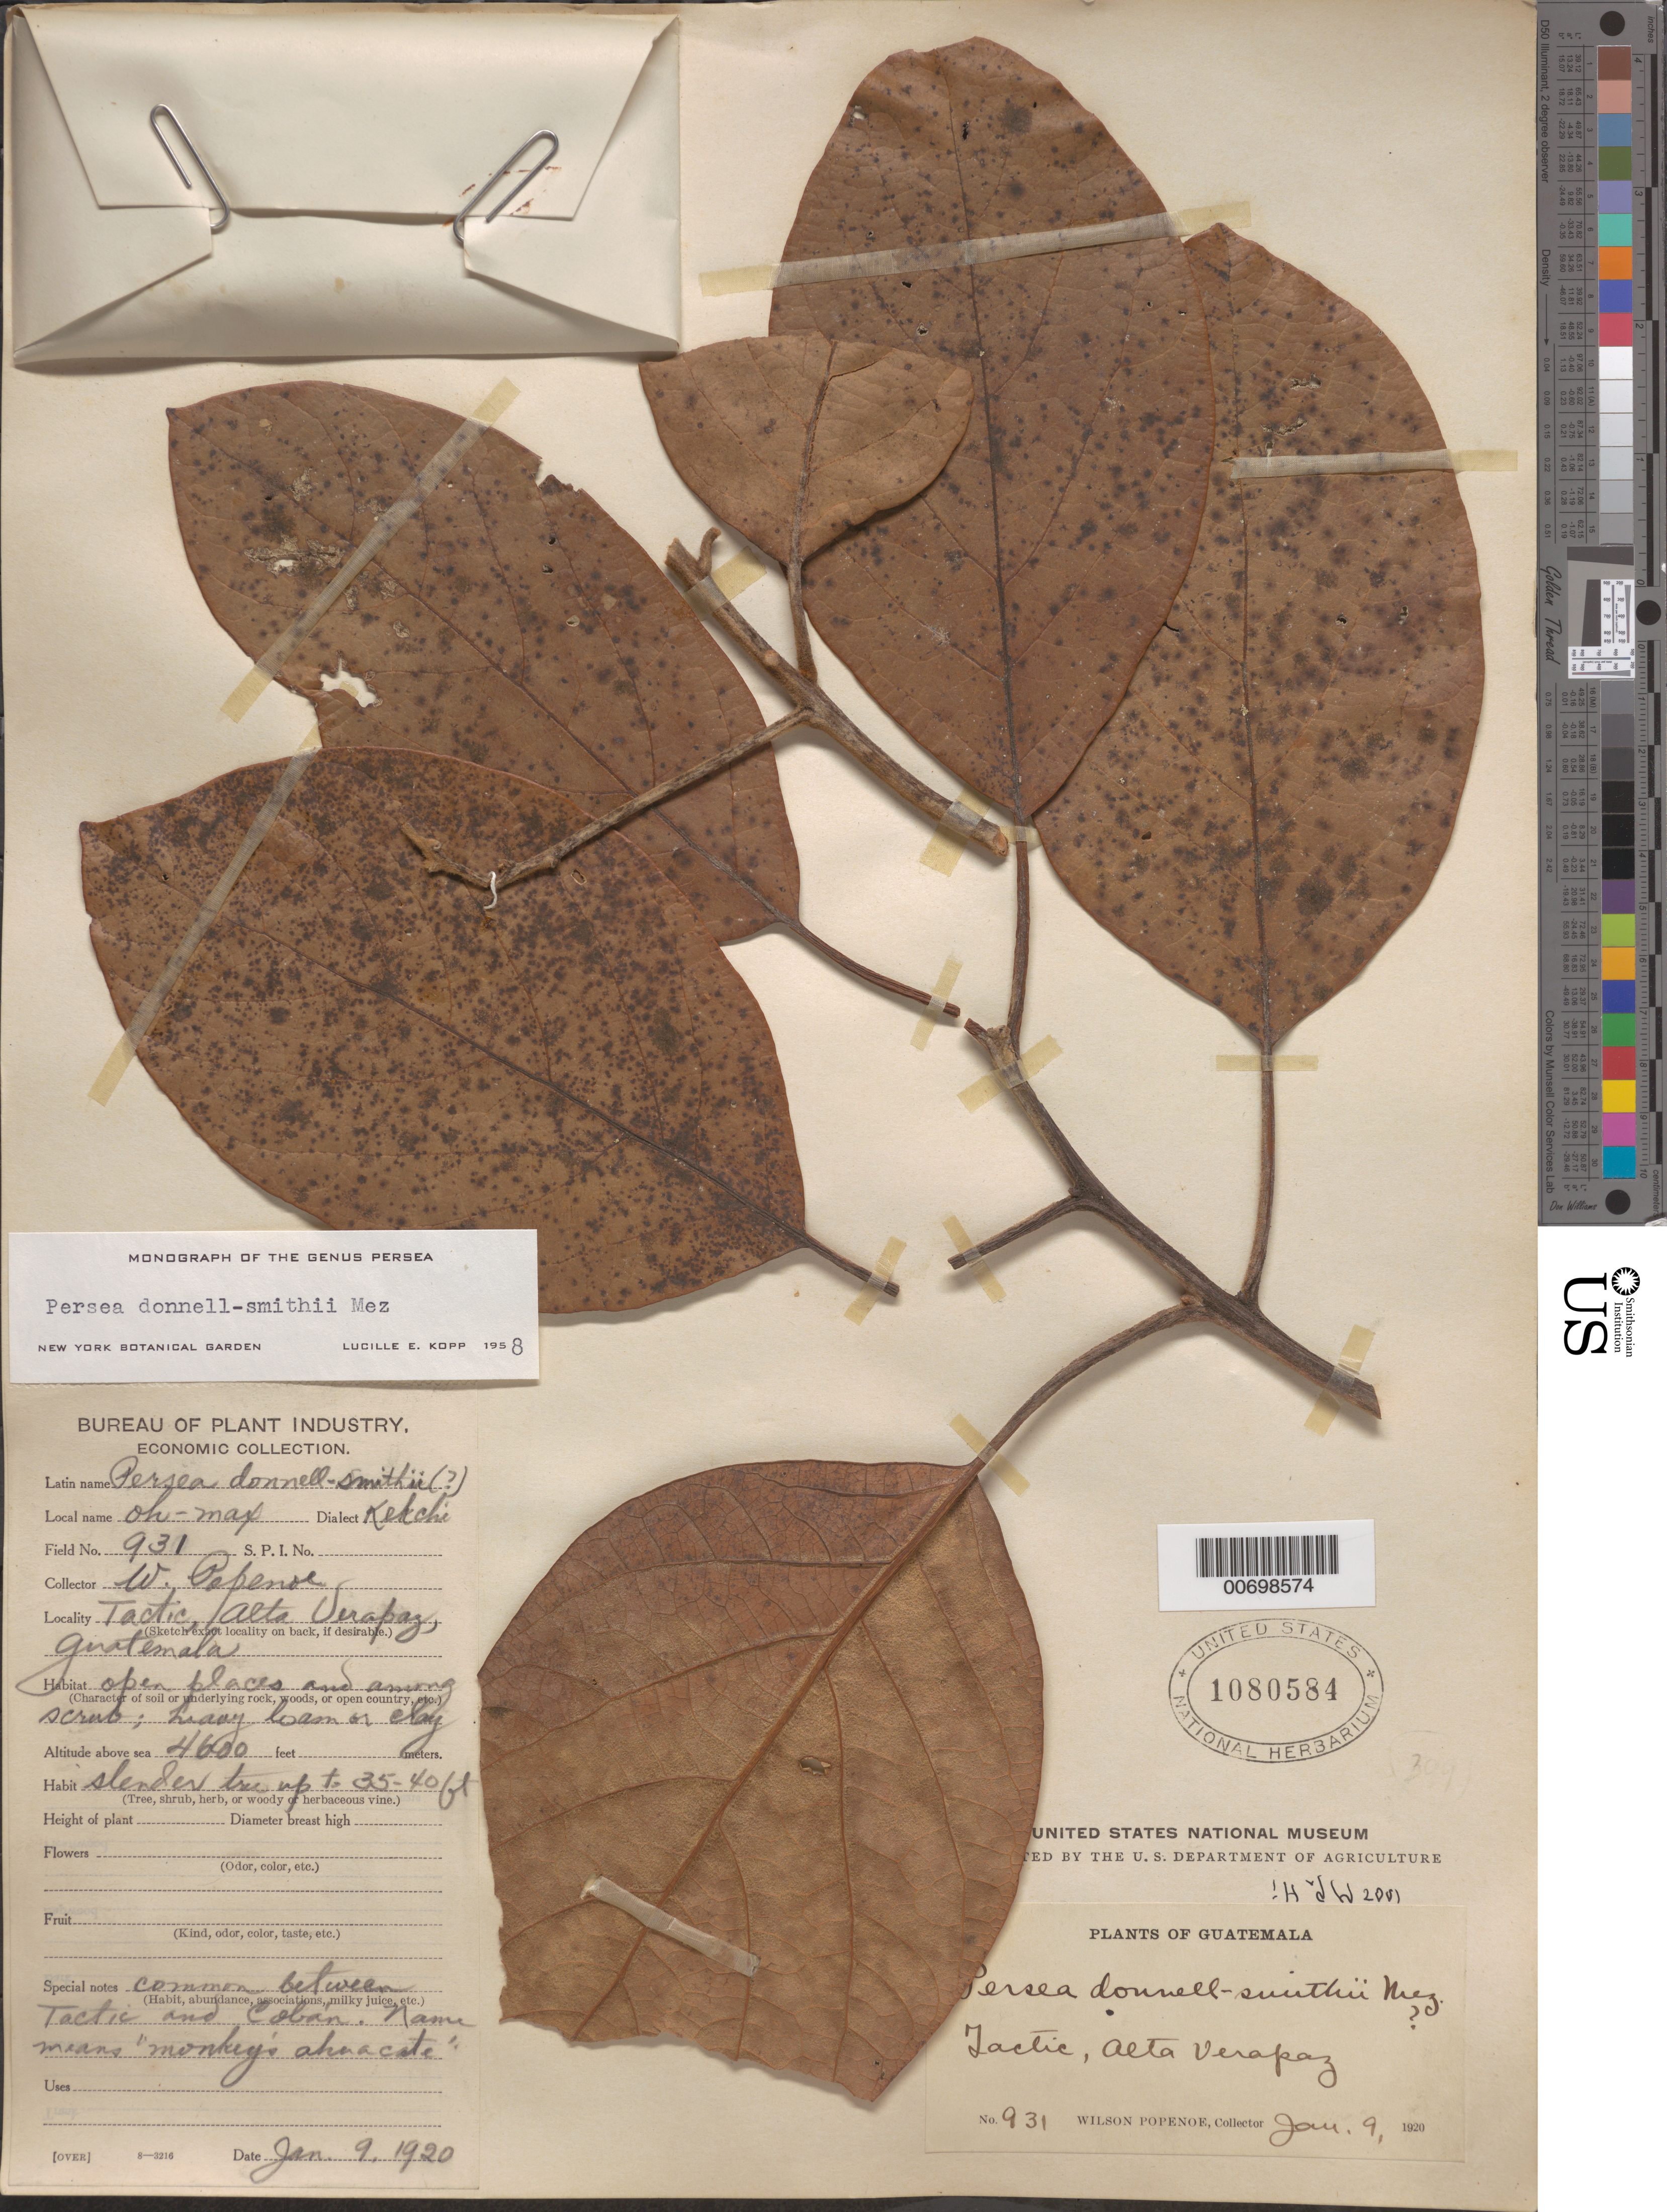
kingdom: Plantae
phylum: Tracheophyta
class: Magnoliopsida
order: Laurales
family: Lauraceae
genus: Persea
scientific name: Persea donnell-smithii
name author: Mez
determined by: Kopp, L. E., (NY), New York Botanical Garden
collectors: F. W. Popenoe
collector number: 931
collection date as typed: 09 Jan 1920 or 01 Sep 1920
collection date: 1920-01-09 or 1920-09-01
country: Guatemala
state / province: Alta Verapaz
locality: Between Tactic and Coban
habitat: Open places among scrub, heavy loam or clay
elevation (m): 1402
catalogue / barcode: US 1080584